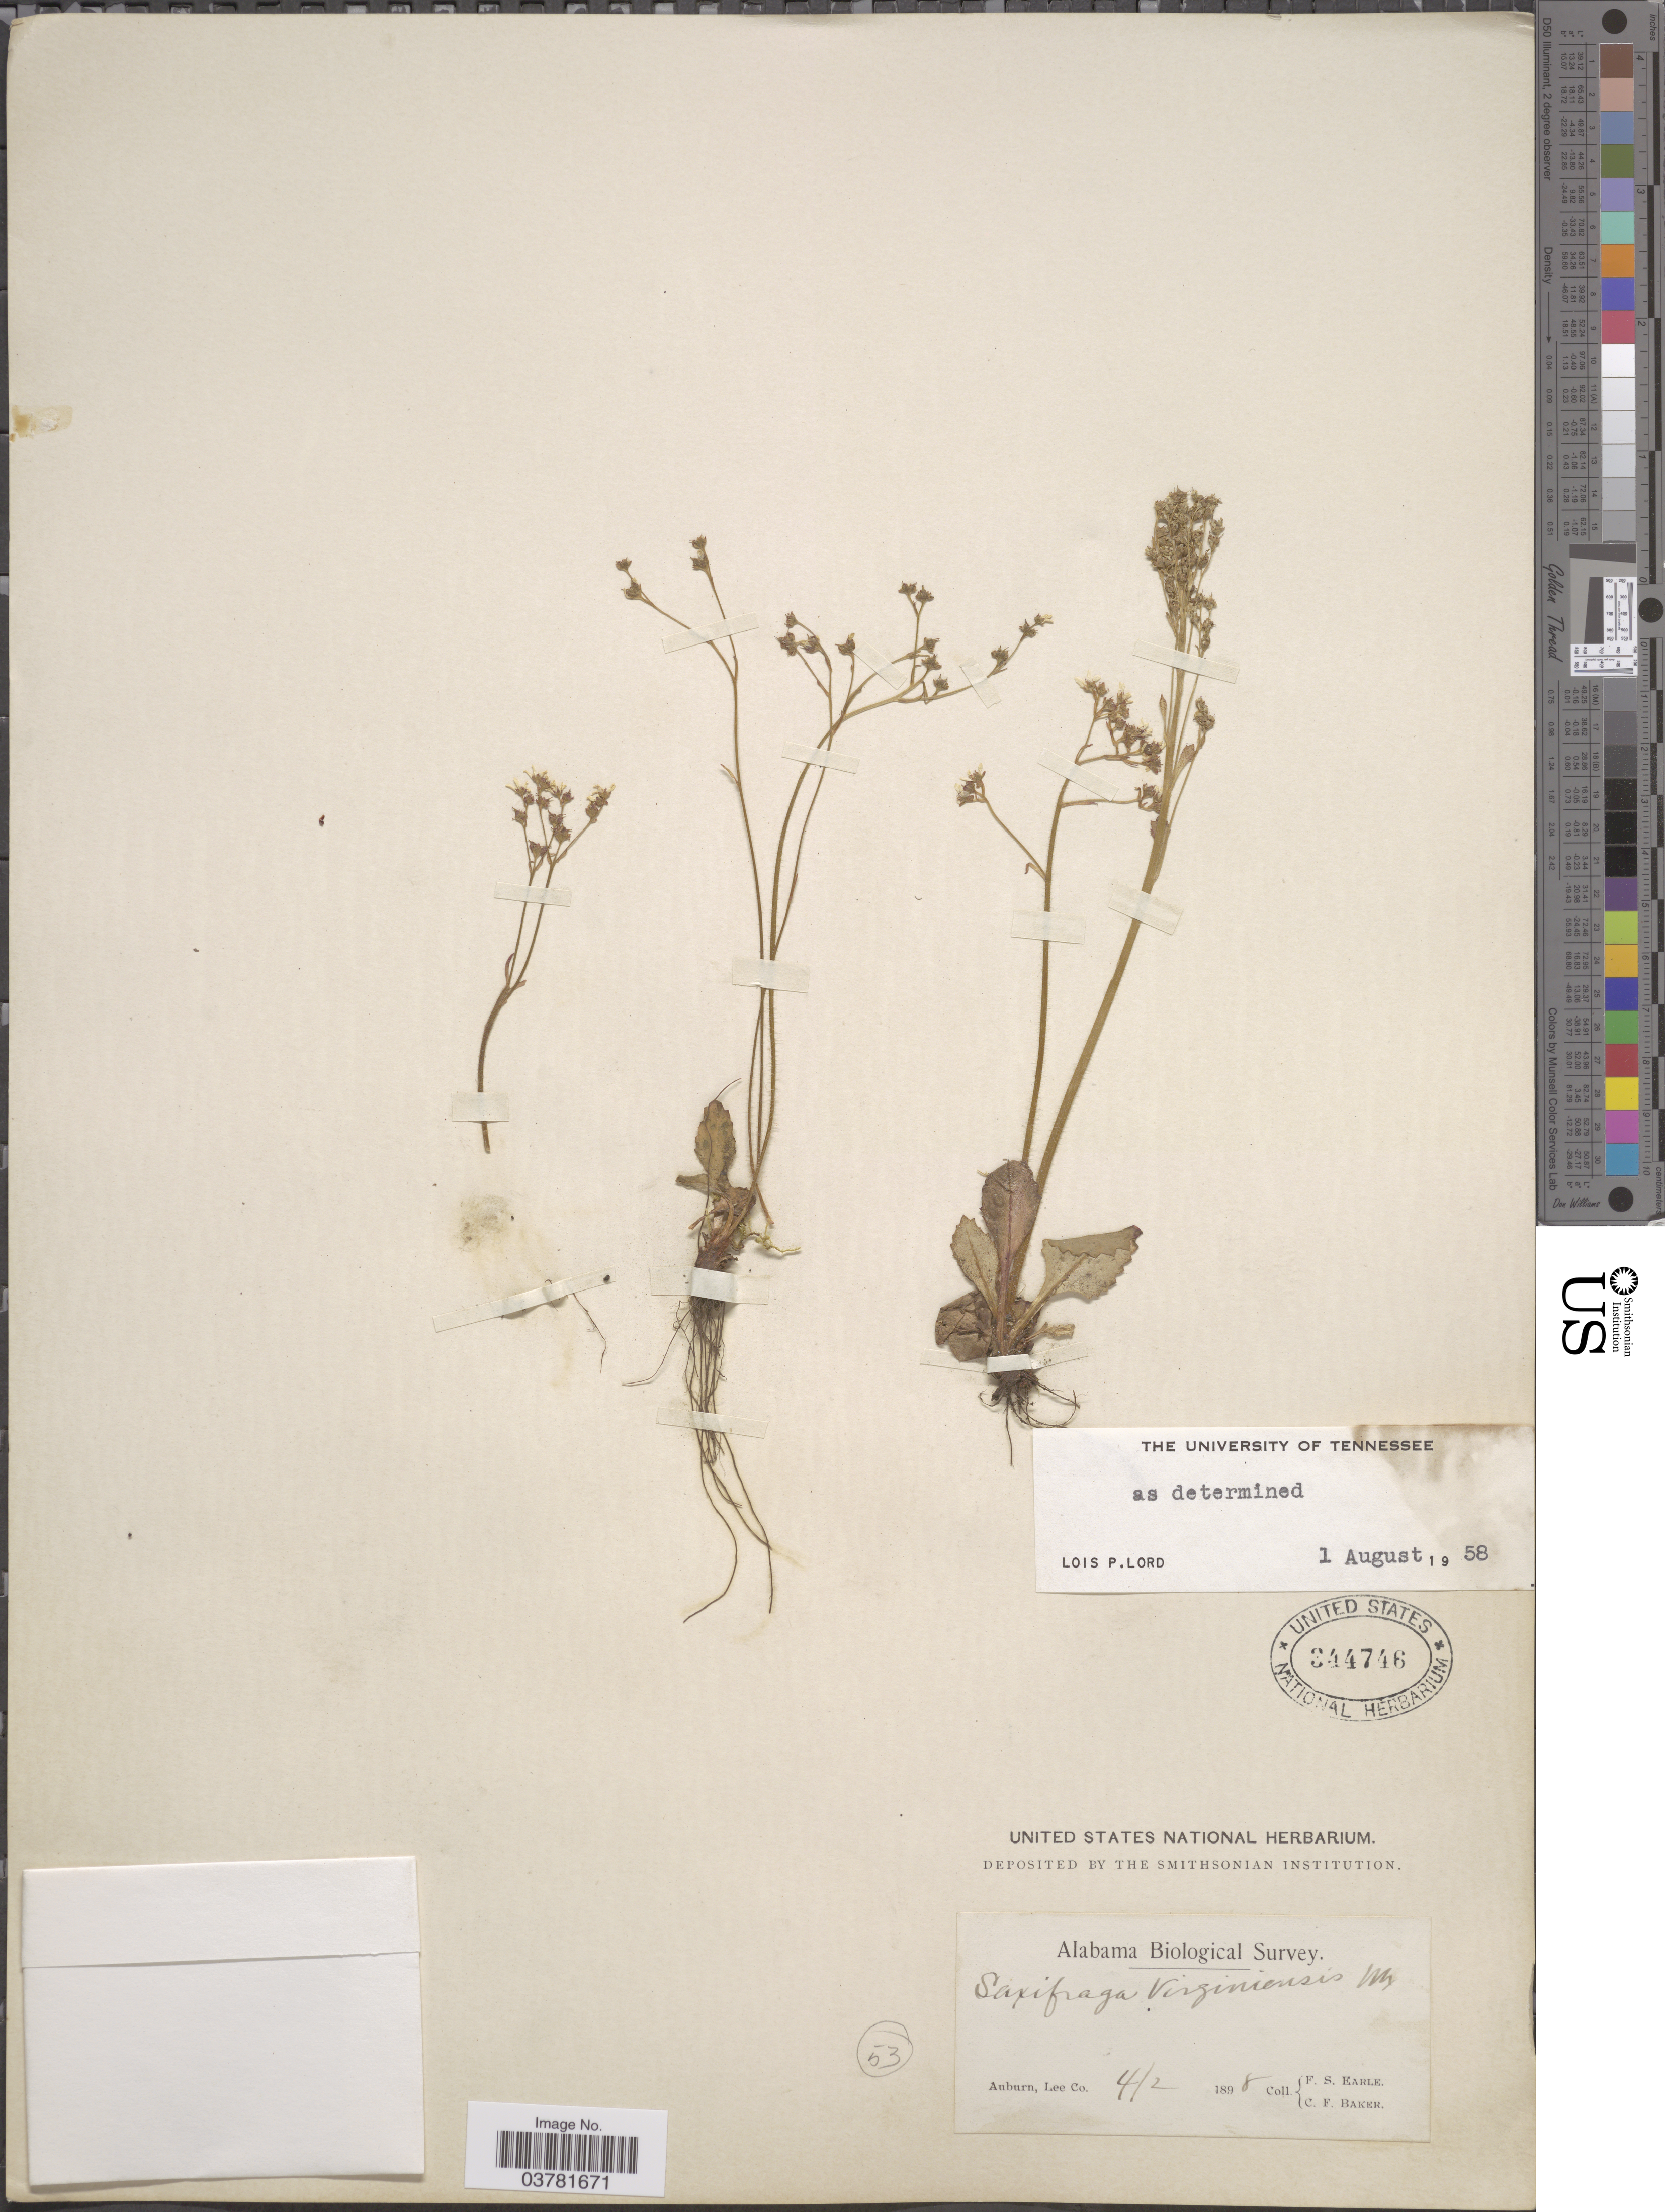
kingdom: Plantae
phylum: Tracheophyta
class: Magnoliopsida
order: Saxifragales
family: Saxifragaceae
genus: Micranthes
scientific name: Micranthes virginiensis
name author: (Michx.) Small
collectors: F. S. Earle & C. F. Baker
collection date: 1898-04-02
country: United States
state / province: Alabama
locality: Alabama Biological Survey. Auburn, Lee Co.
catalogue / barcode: US 344746